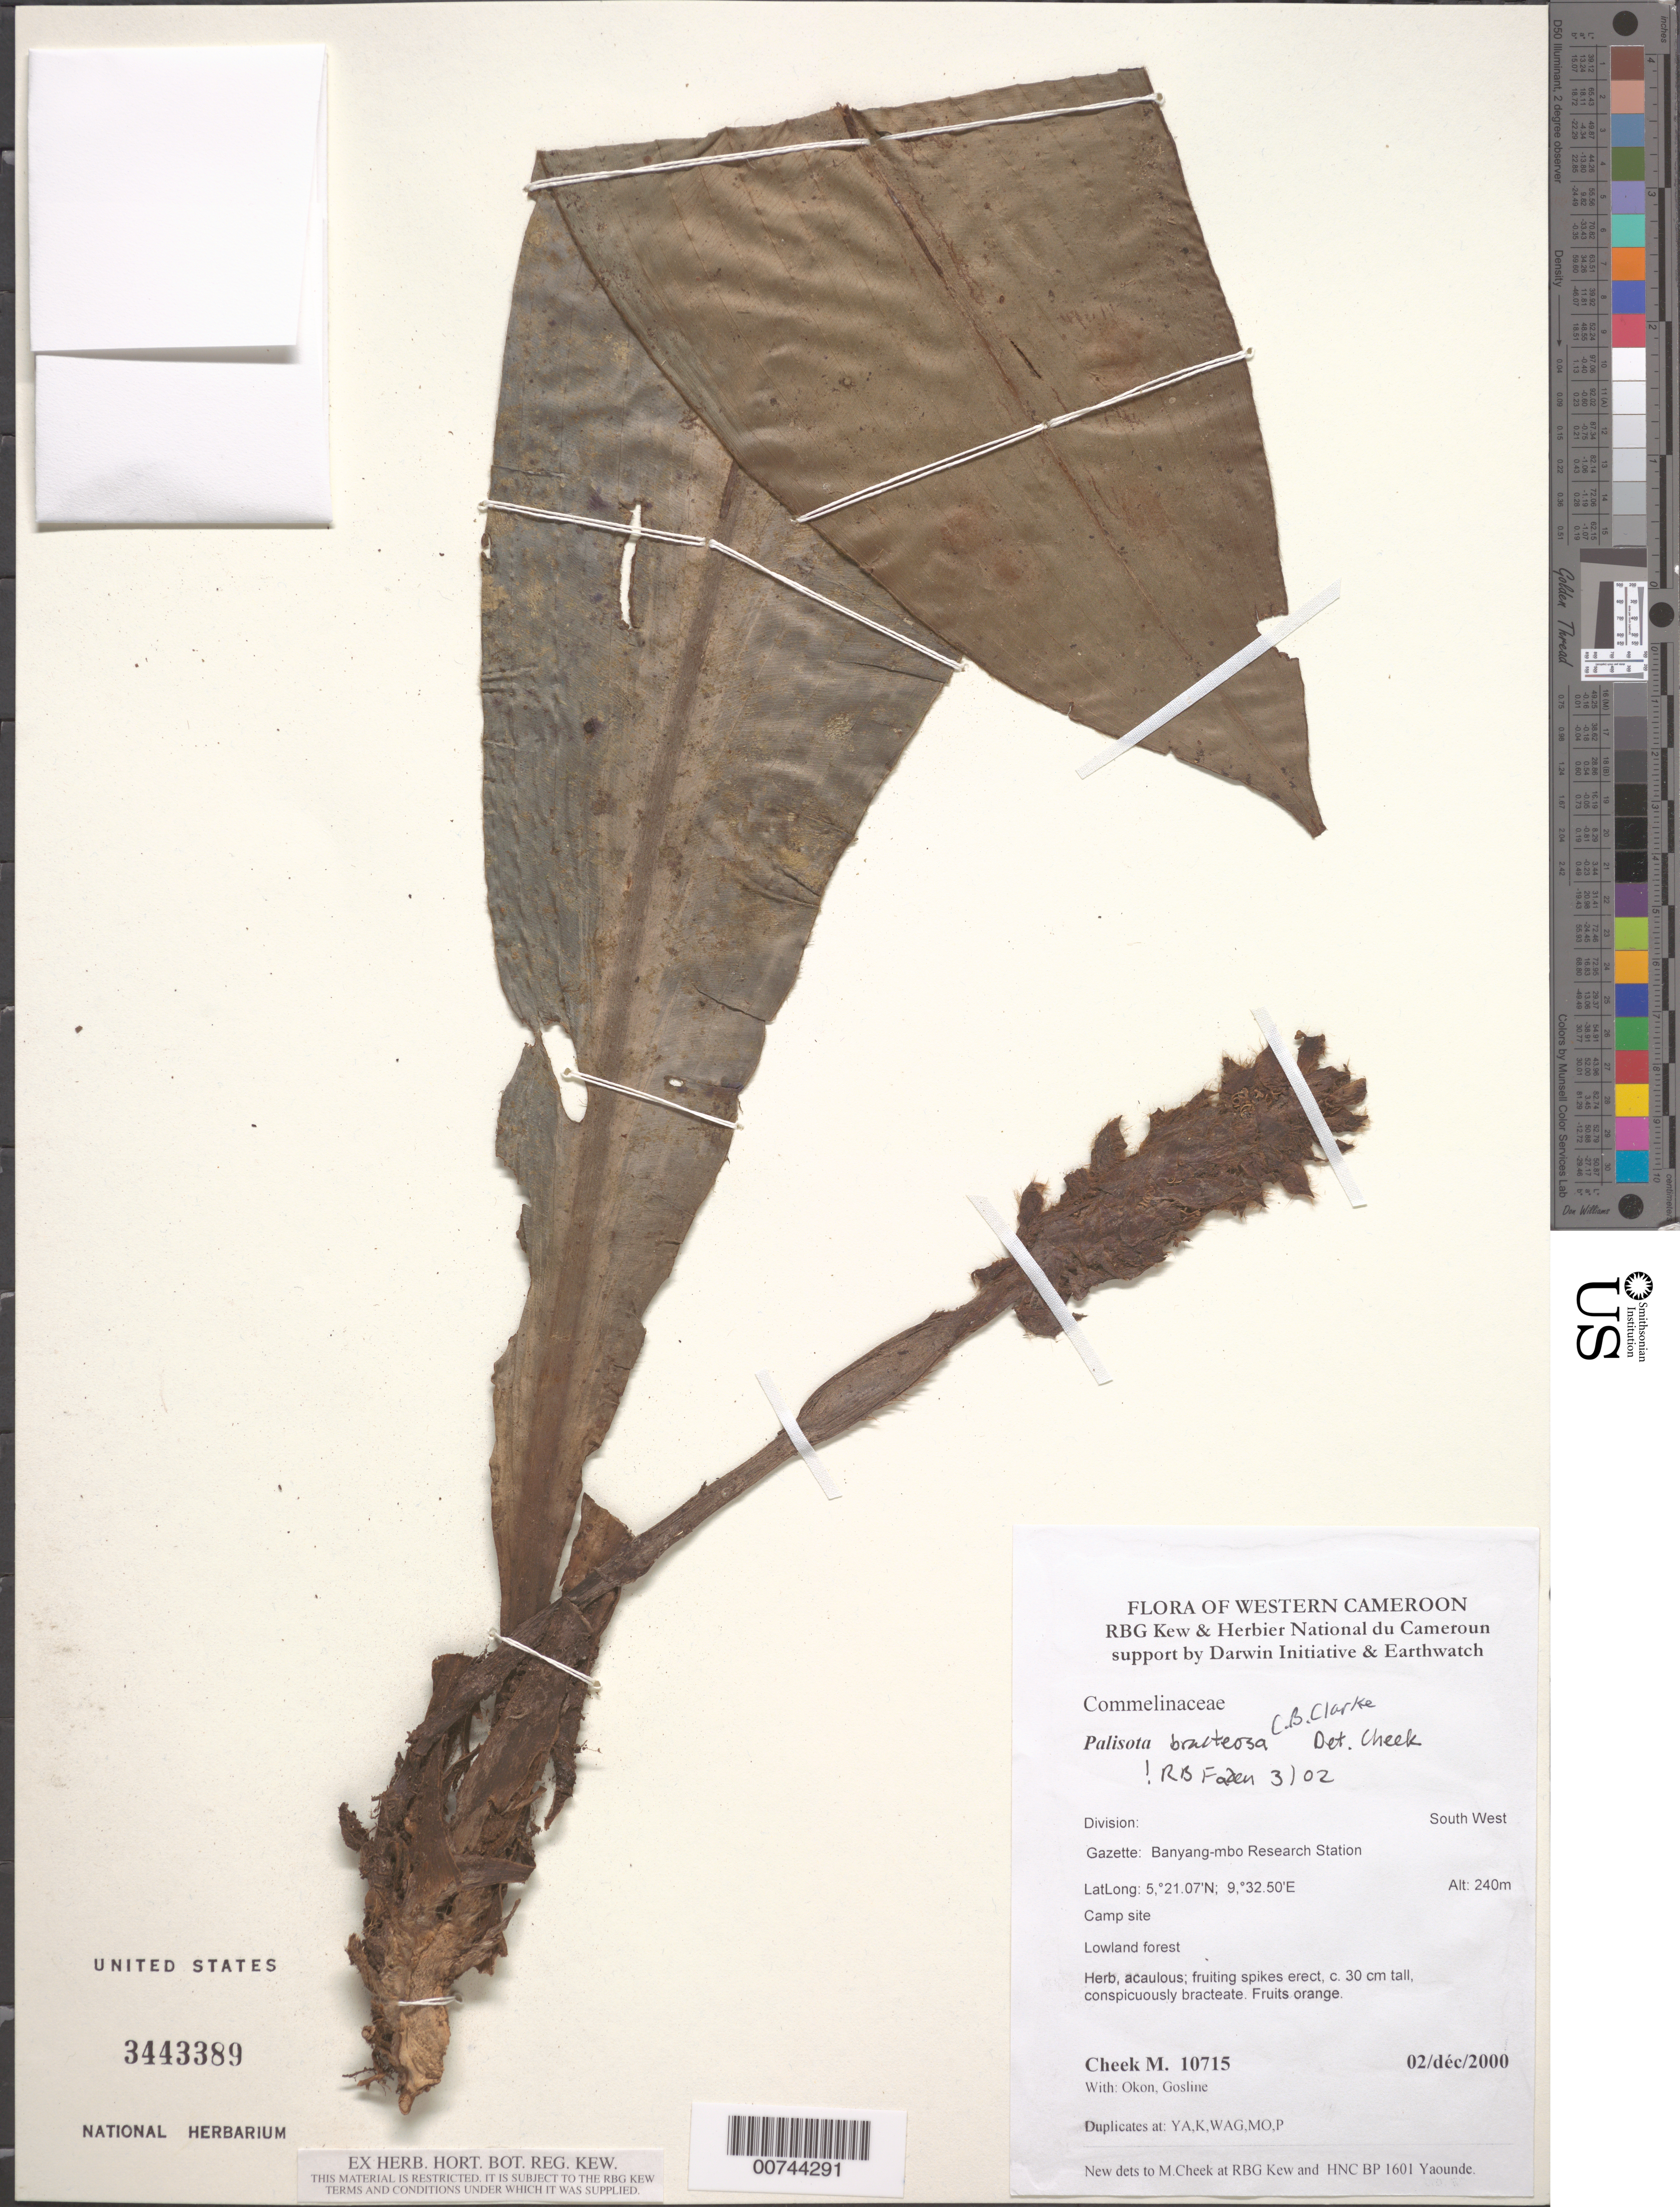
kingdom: Plantae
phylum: Tracheophyta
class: Liliopsida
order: Commelinales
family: Commelinaceae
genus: Palisota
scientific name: Palisota bracteosa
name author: C.B. Clarke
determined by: Faden, Robert B., (US), Smithsonian Institution - National Museum of Natural History (UNITED STATES)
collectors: M. Cheek, -. Okon & -. Gosline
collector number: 10715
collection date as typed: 02 Dec 2000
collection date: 2000-12-02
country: Cameroon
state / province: Sud-Ouest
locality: Gazette, Banyang-mbo Research Station.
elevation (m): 240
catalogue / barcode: US 3443389